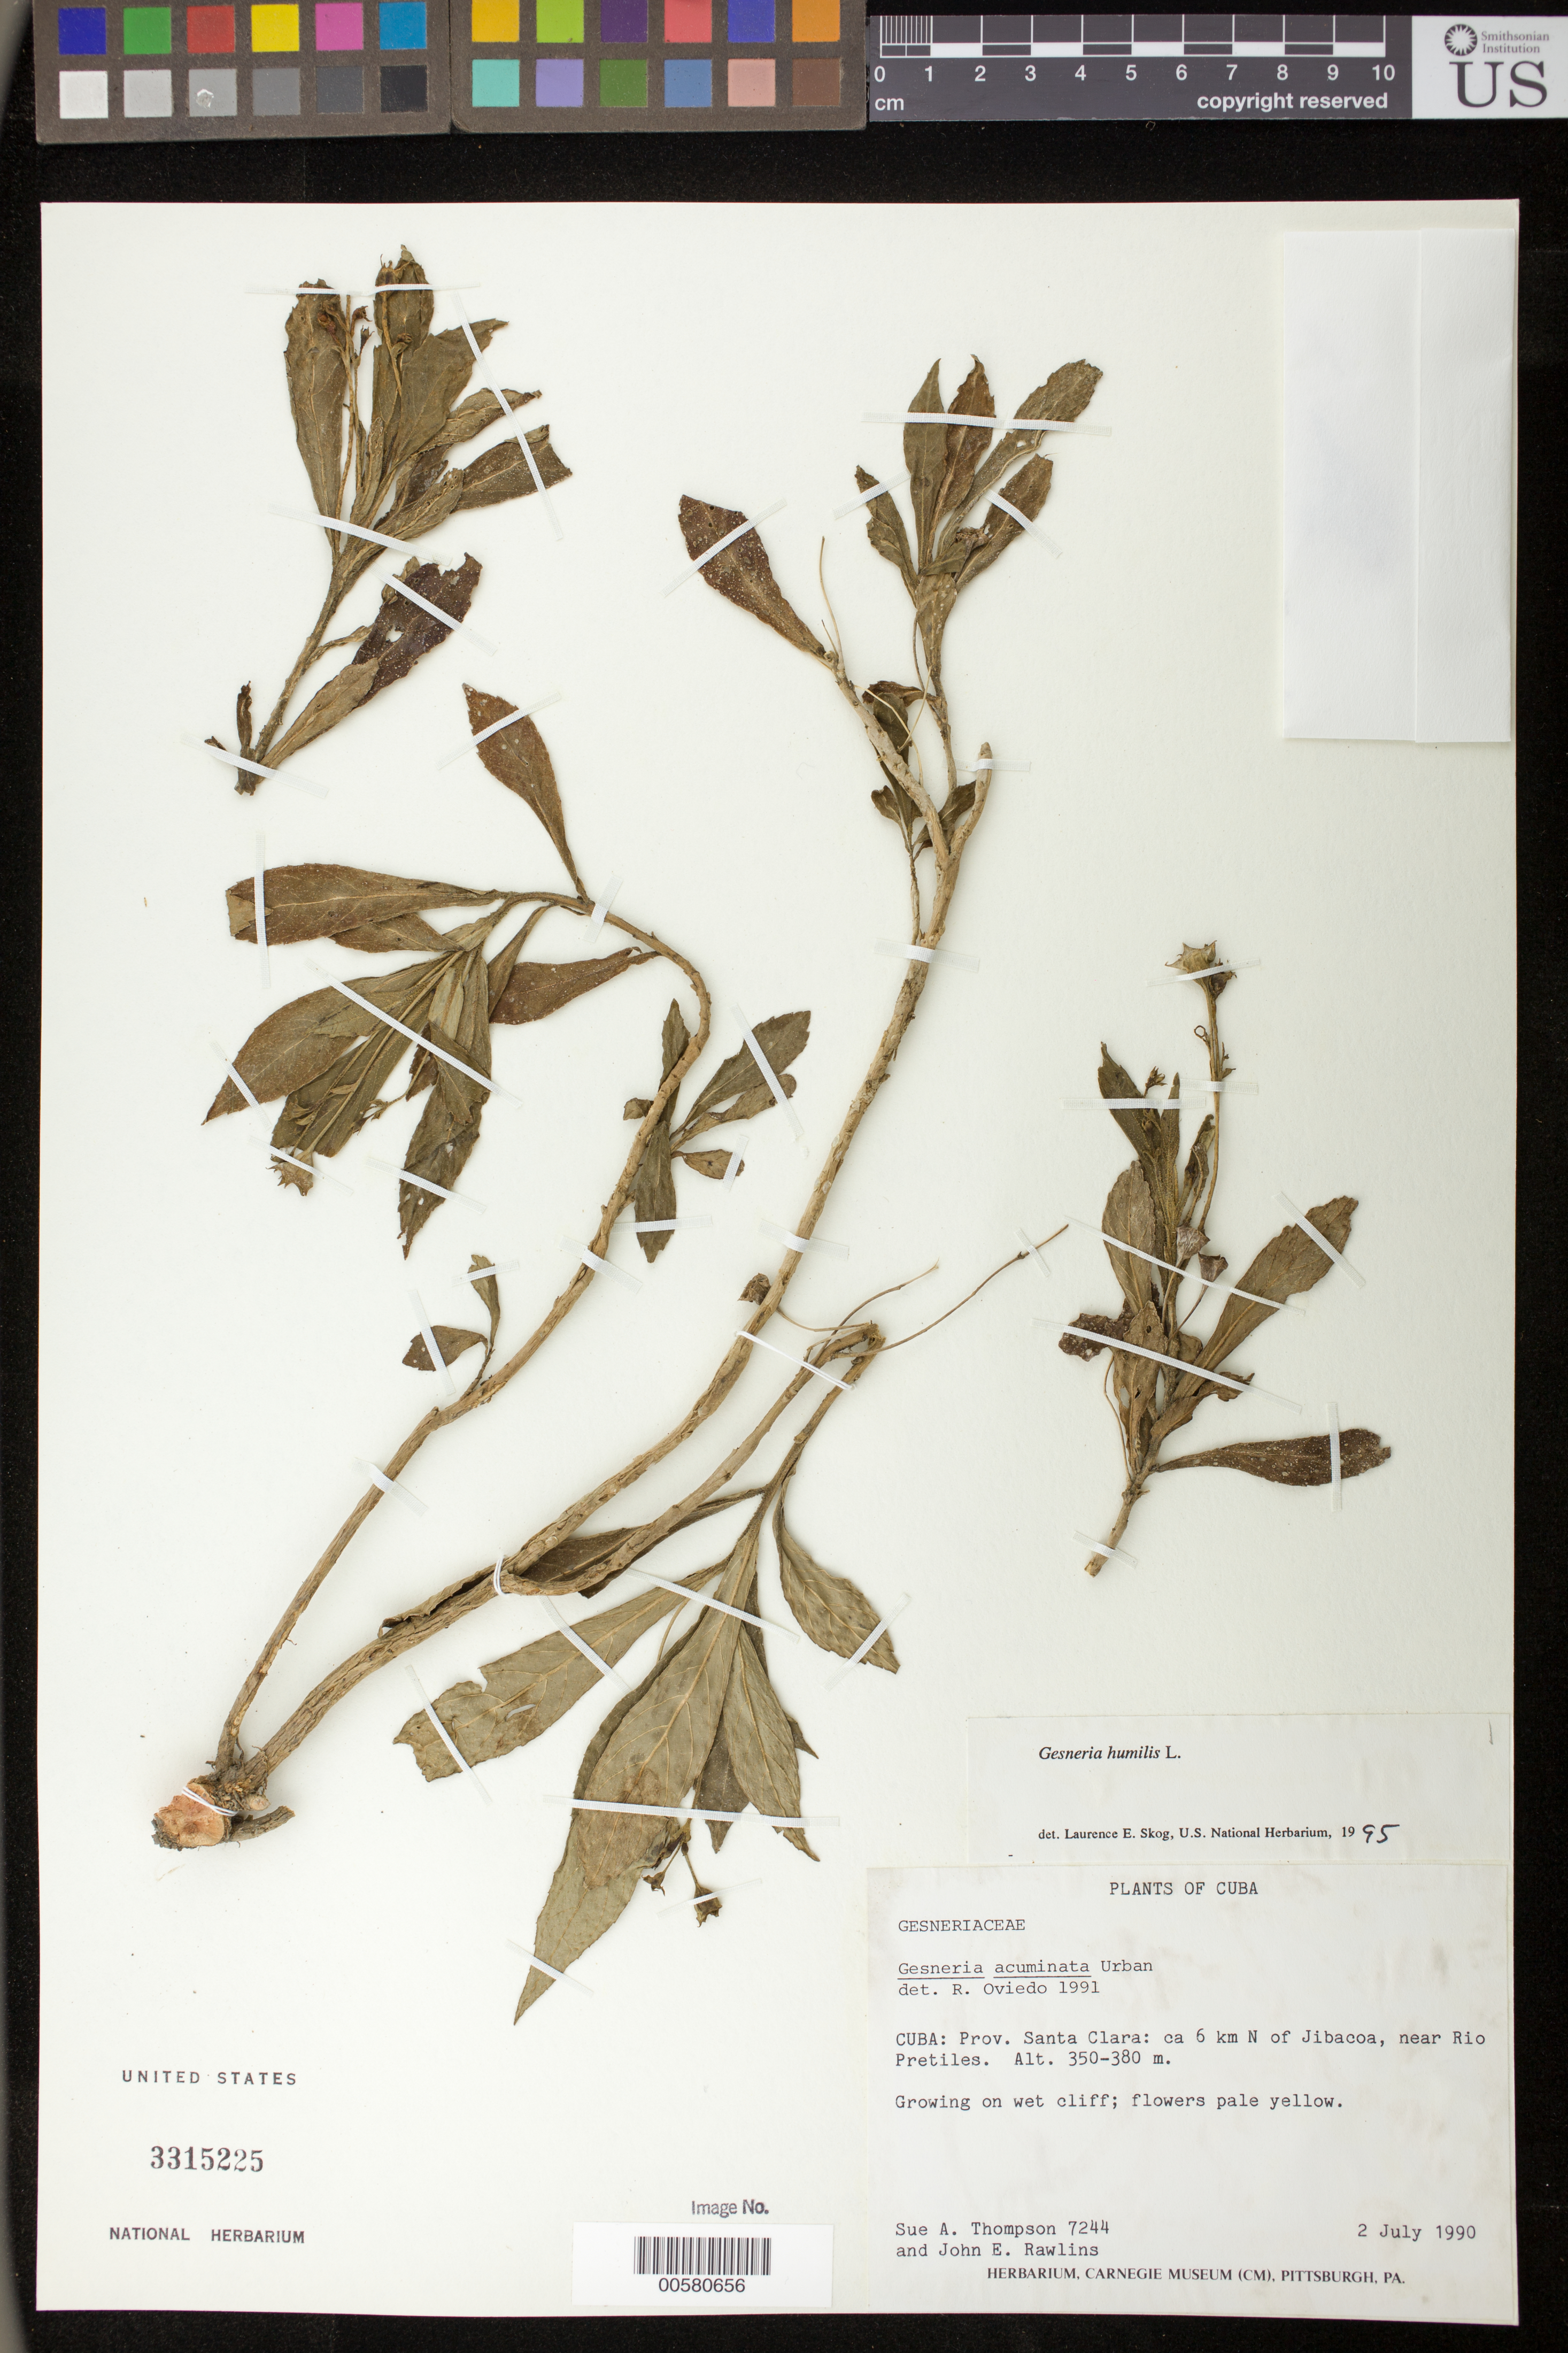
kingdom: Plantae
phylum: Tracheophyta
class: Magnoliopsida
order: Lamiales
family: Gesneriaceae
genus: Gesneria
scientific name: Gesneria humilis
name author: L.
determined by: Skog, Laurence E.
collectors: S. A. Thompson & J. Rawlins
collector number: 7244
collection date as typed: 02 Jul 1990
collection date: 1990-07-02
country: Cuba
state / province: Santa Clara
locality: Ca 6 km N of Jibacoa, near Rio Pretiles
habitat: Growing on wet cliff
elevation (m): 350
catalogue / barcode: US 3315225